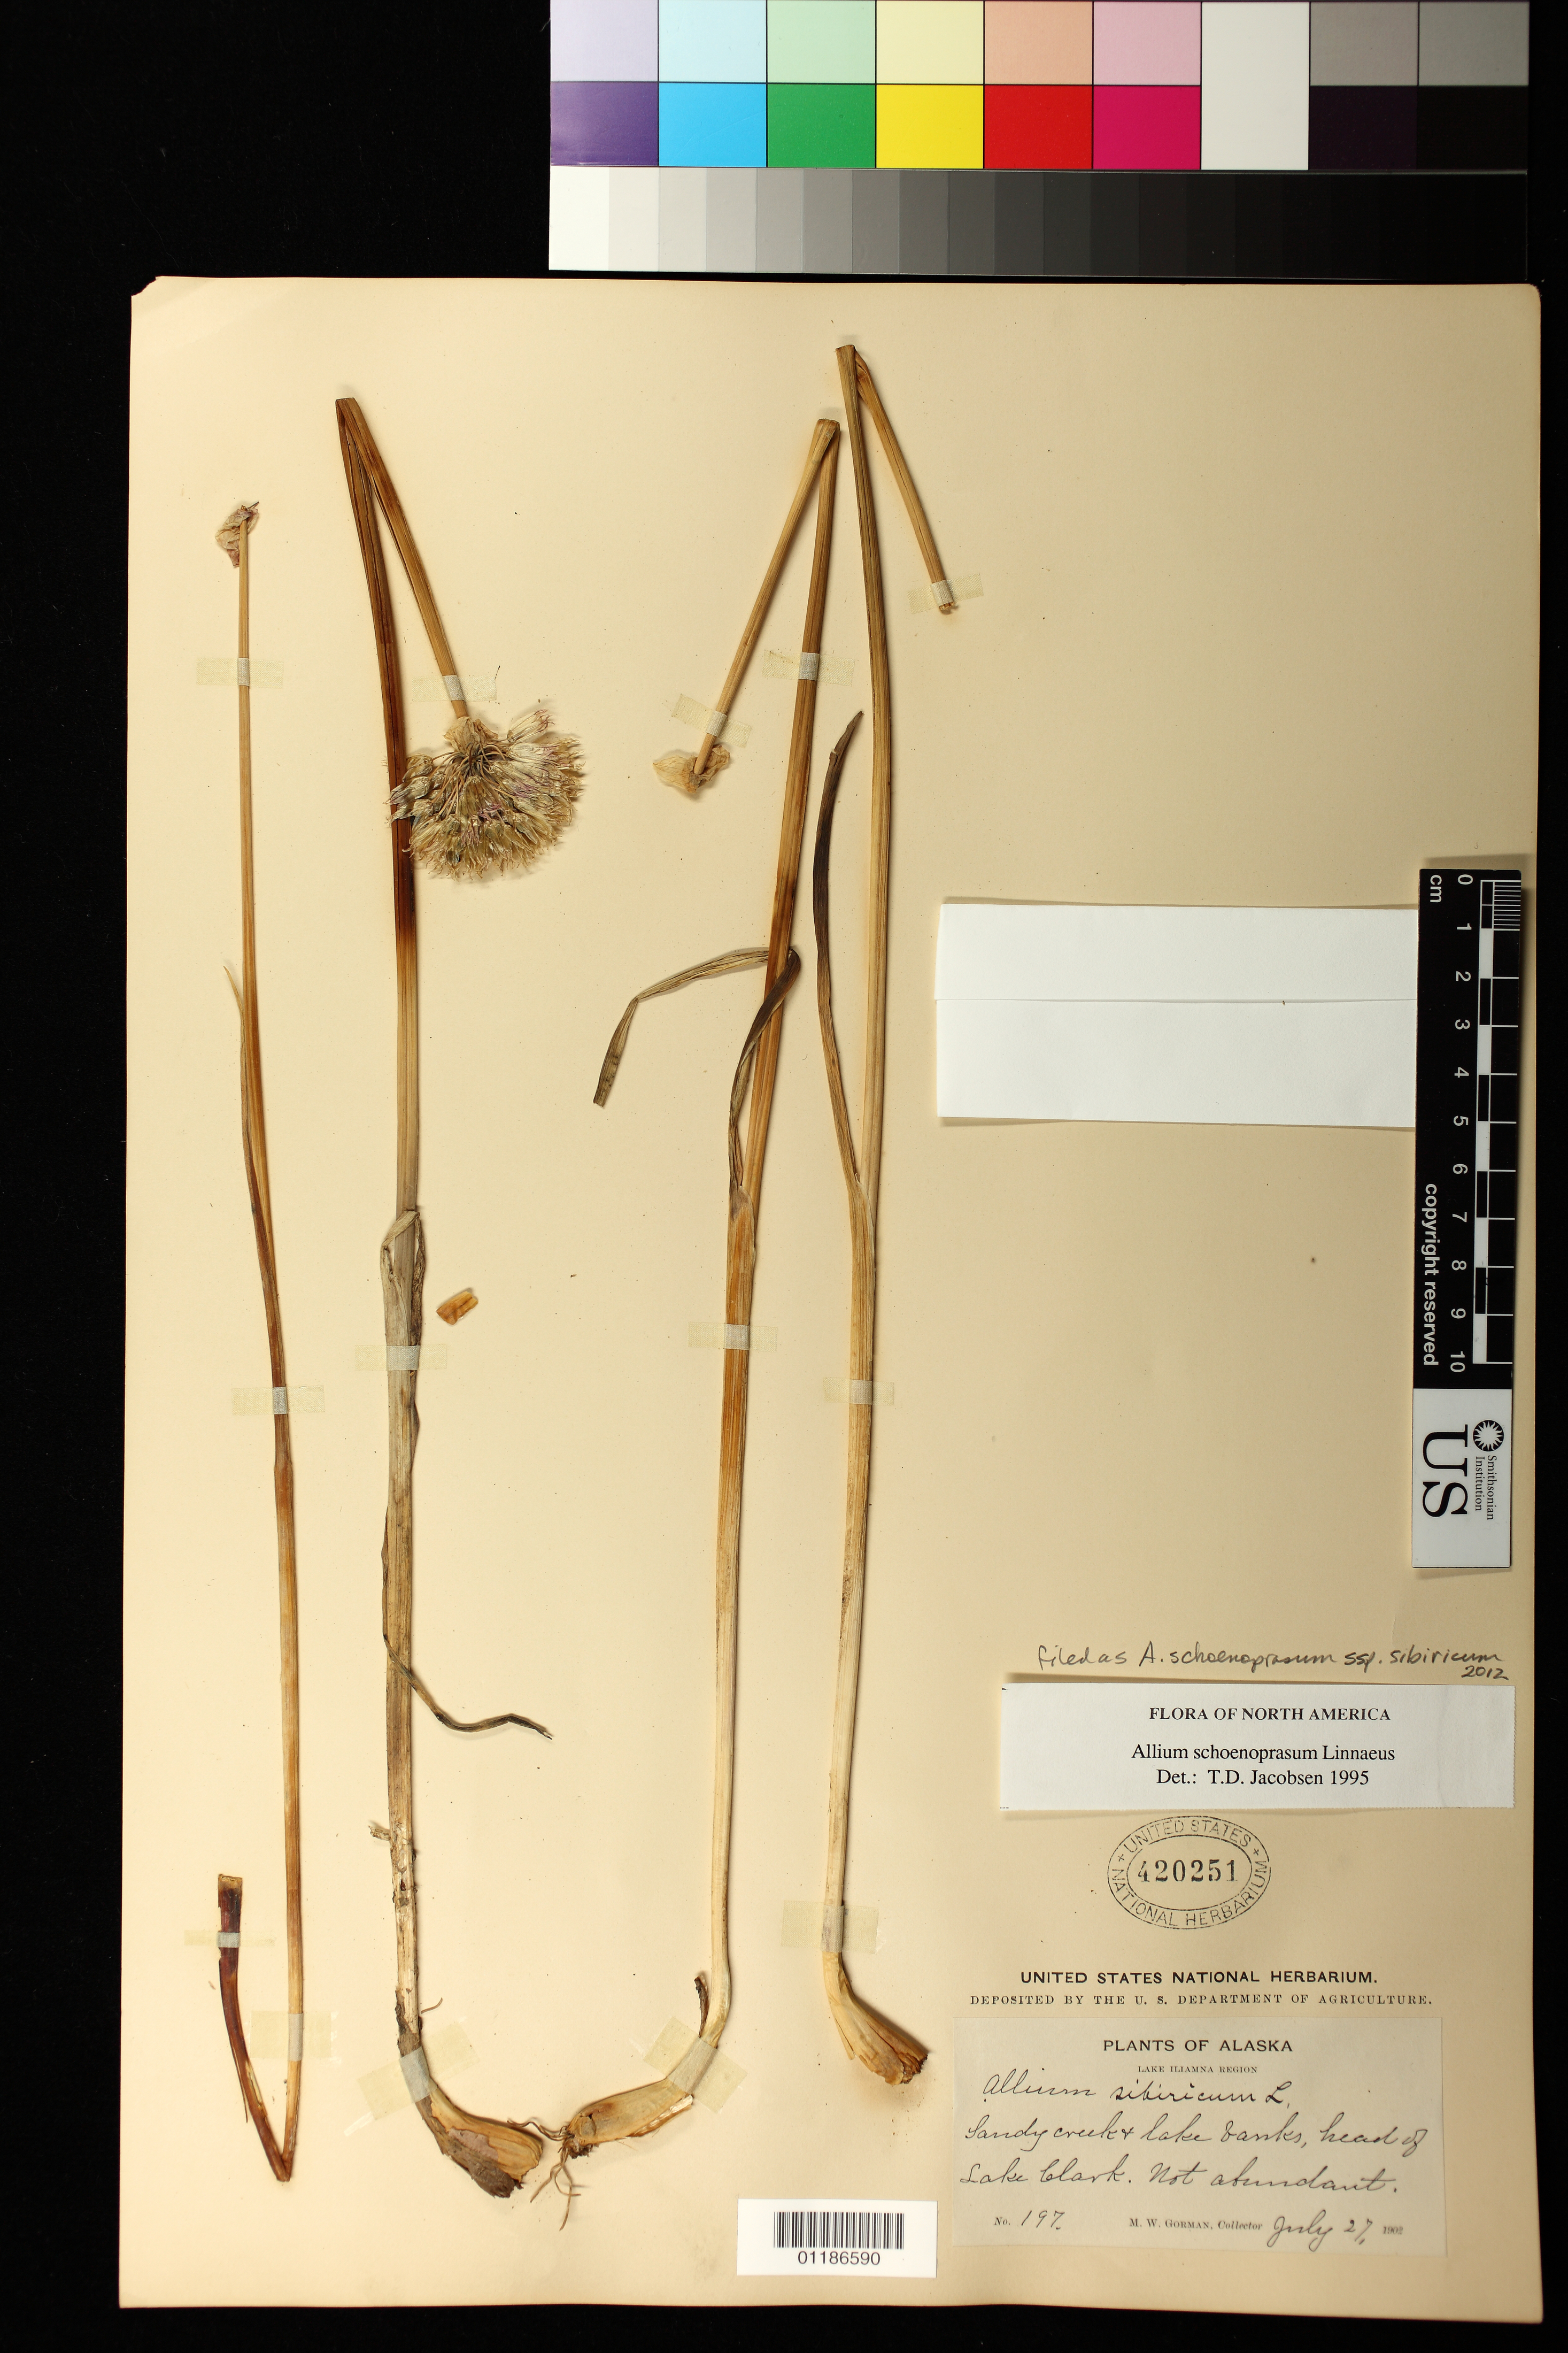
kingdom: Plantae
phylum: Tracheophyta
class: Liliopsida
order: Asparagales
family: Amaryllidaceae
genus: Allium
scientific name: Allium schoenoprasum subsp. sibiricum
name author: (L.) Syme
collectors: M. W. Gorman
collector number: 197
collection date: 1902-07-27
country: United States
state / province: Alaska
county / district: Lake and Peninsula Borough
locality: Sandy creek and lake banks, head of Lake Clark.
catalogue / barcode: US 420251